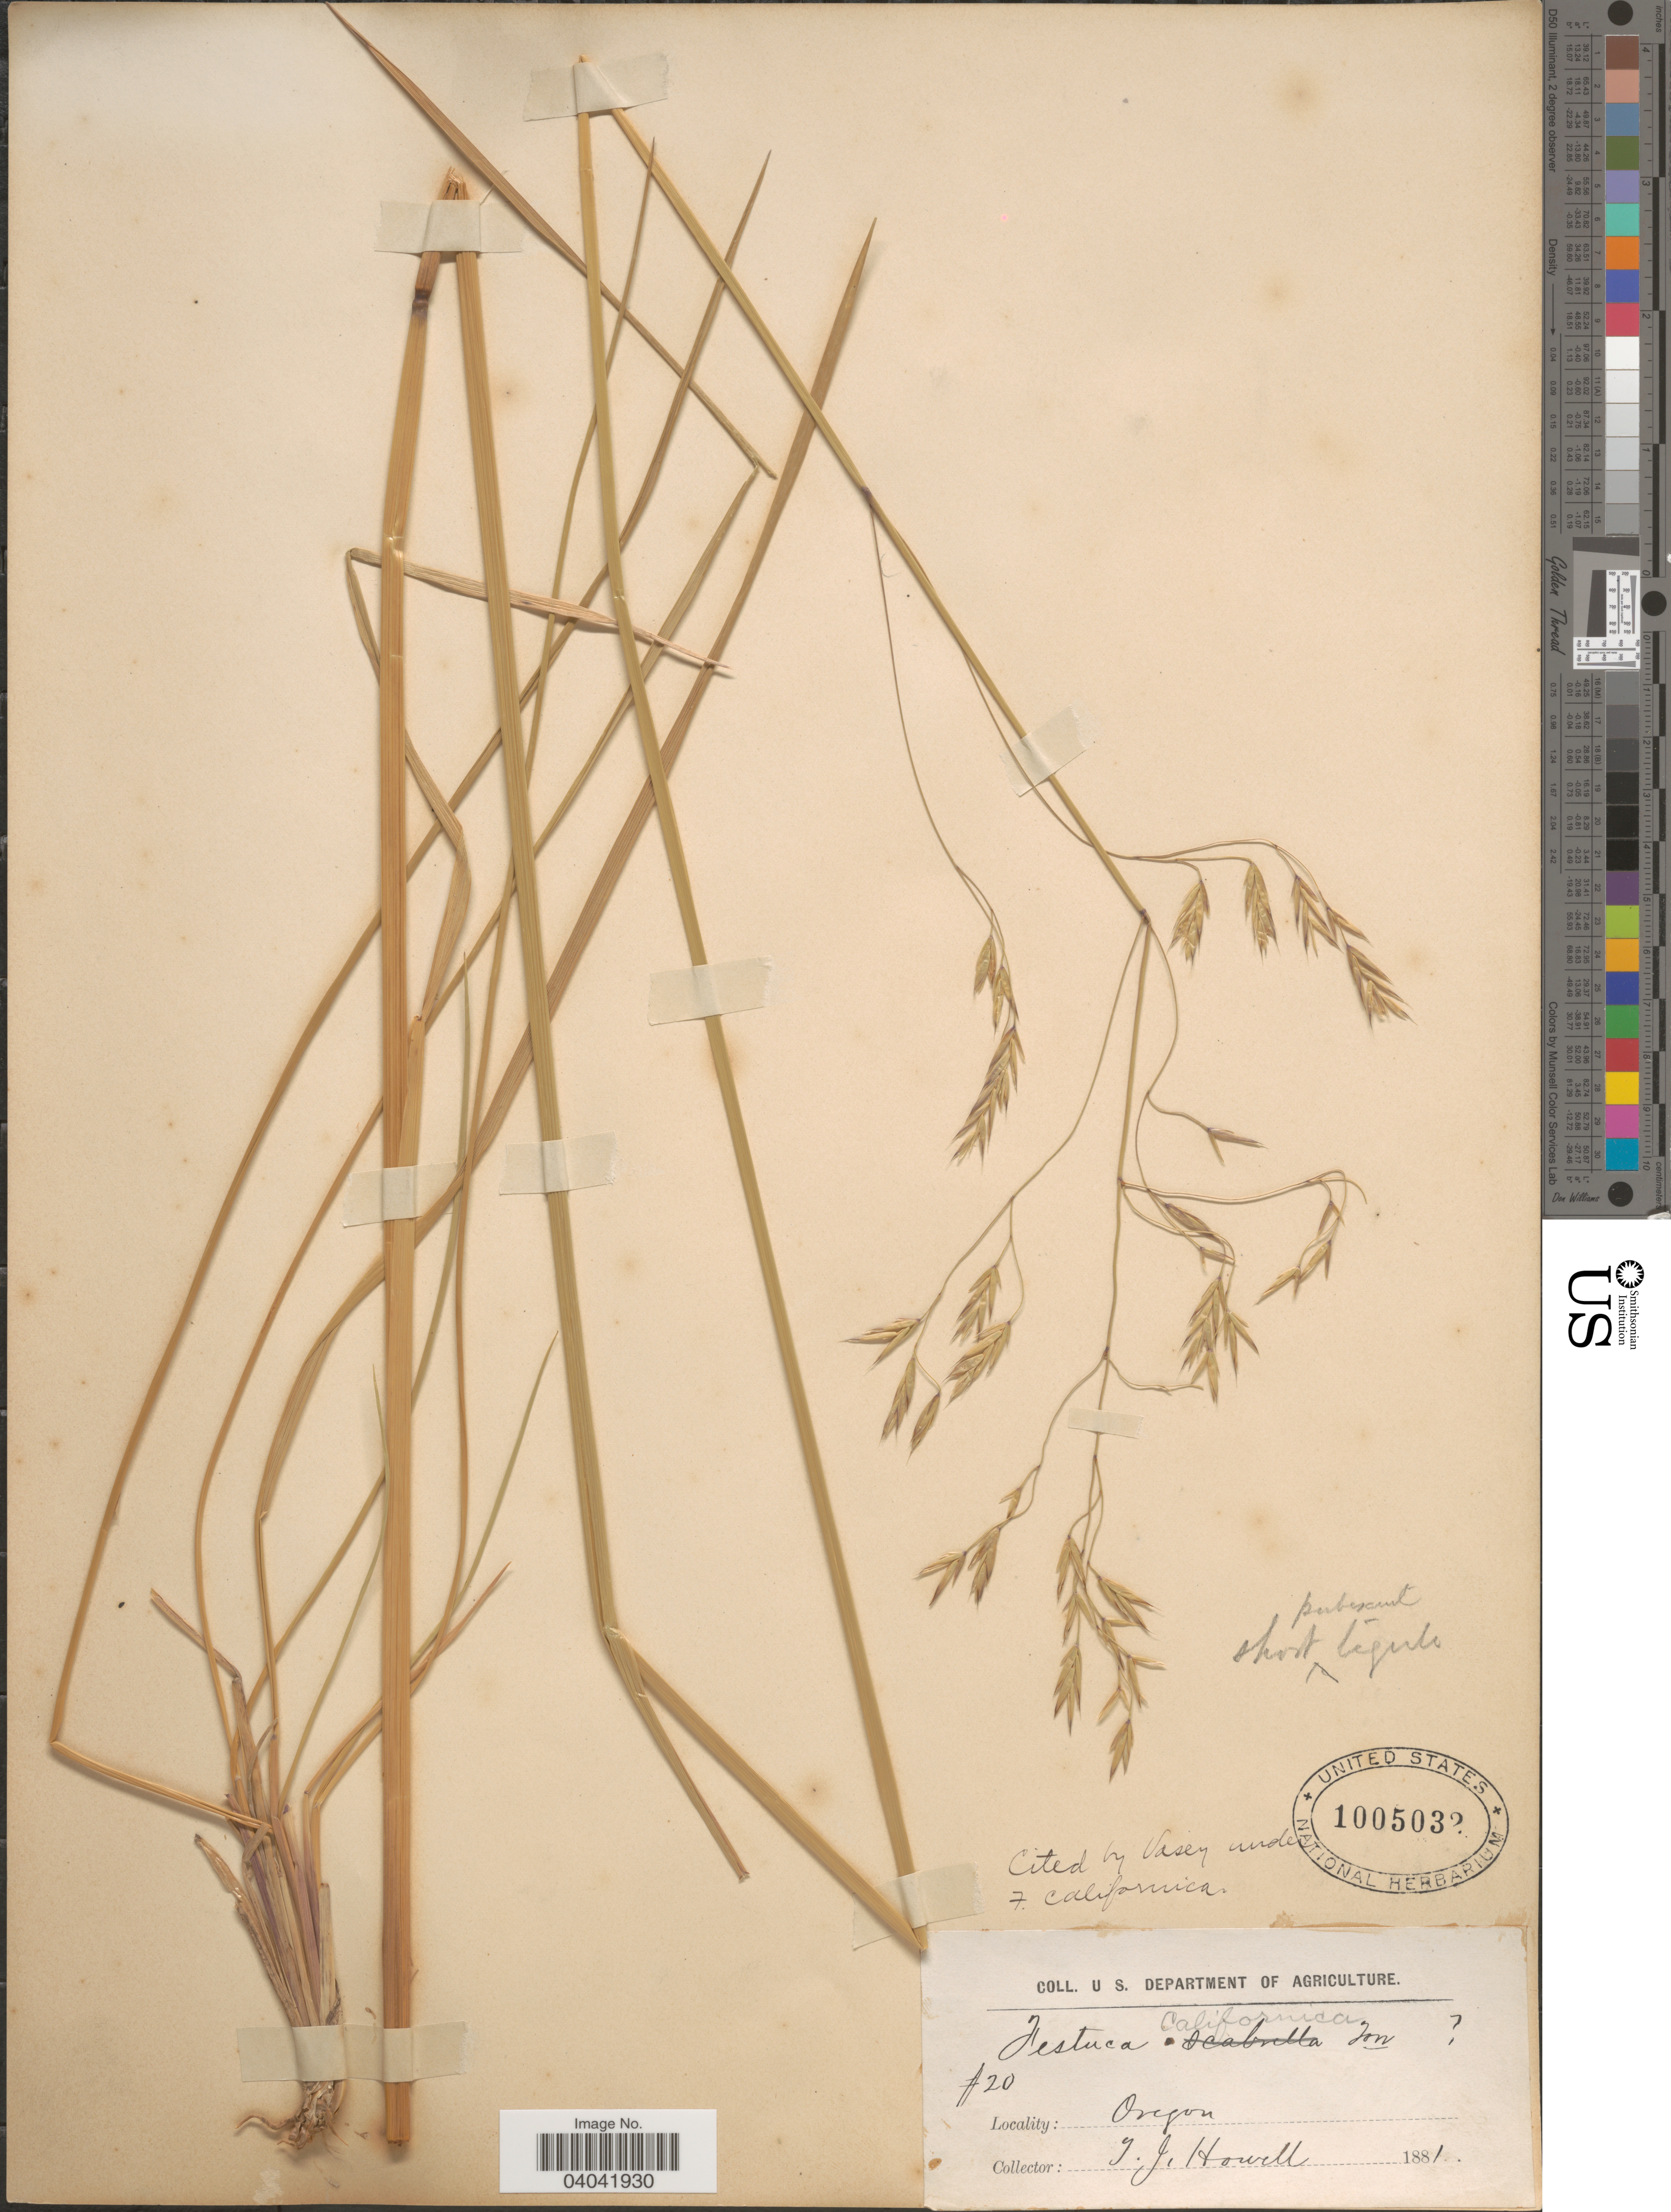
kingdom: Plantae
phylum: Tracheophyta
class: Liliopsida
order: Poales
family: Poaceae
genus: Festuca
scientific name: Festuca californica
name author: Vasey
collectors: T. J. Howell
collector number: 20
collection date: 1881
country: United States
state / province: Oregon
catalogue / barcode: US 1005032